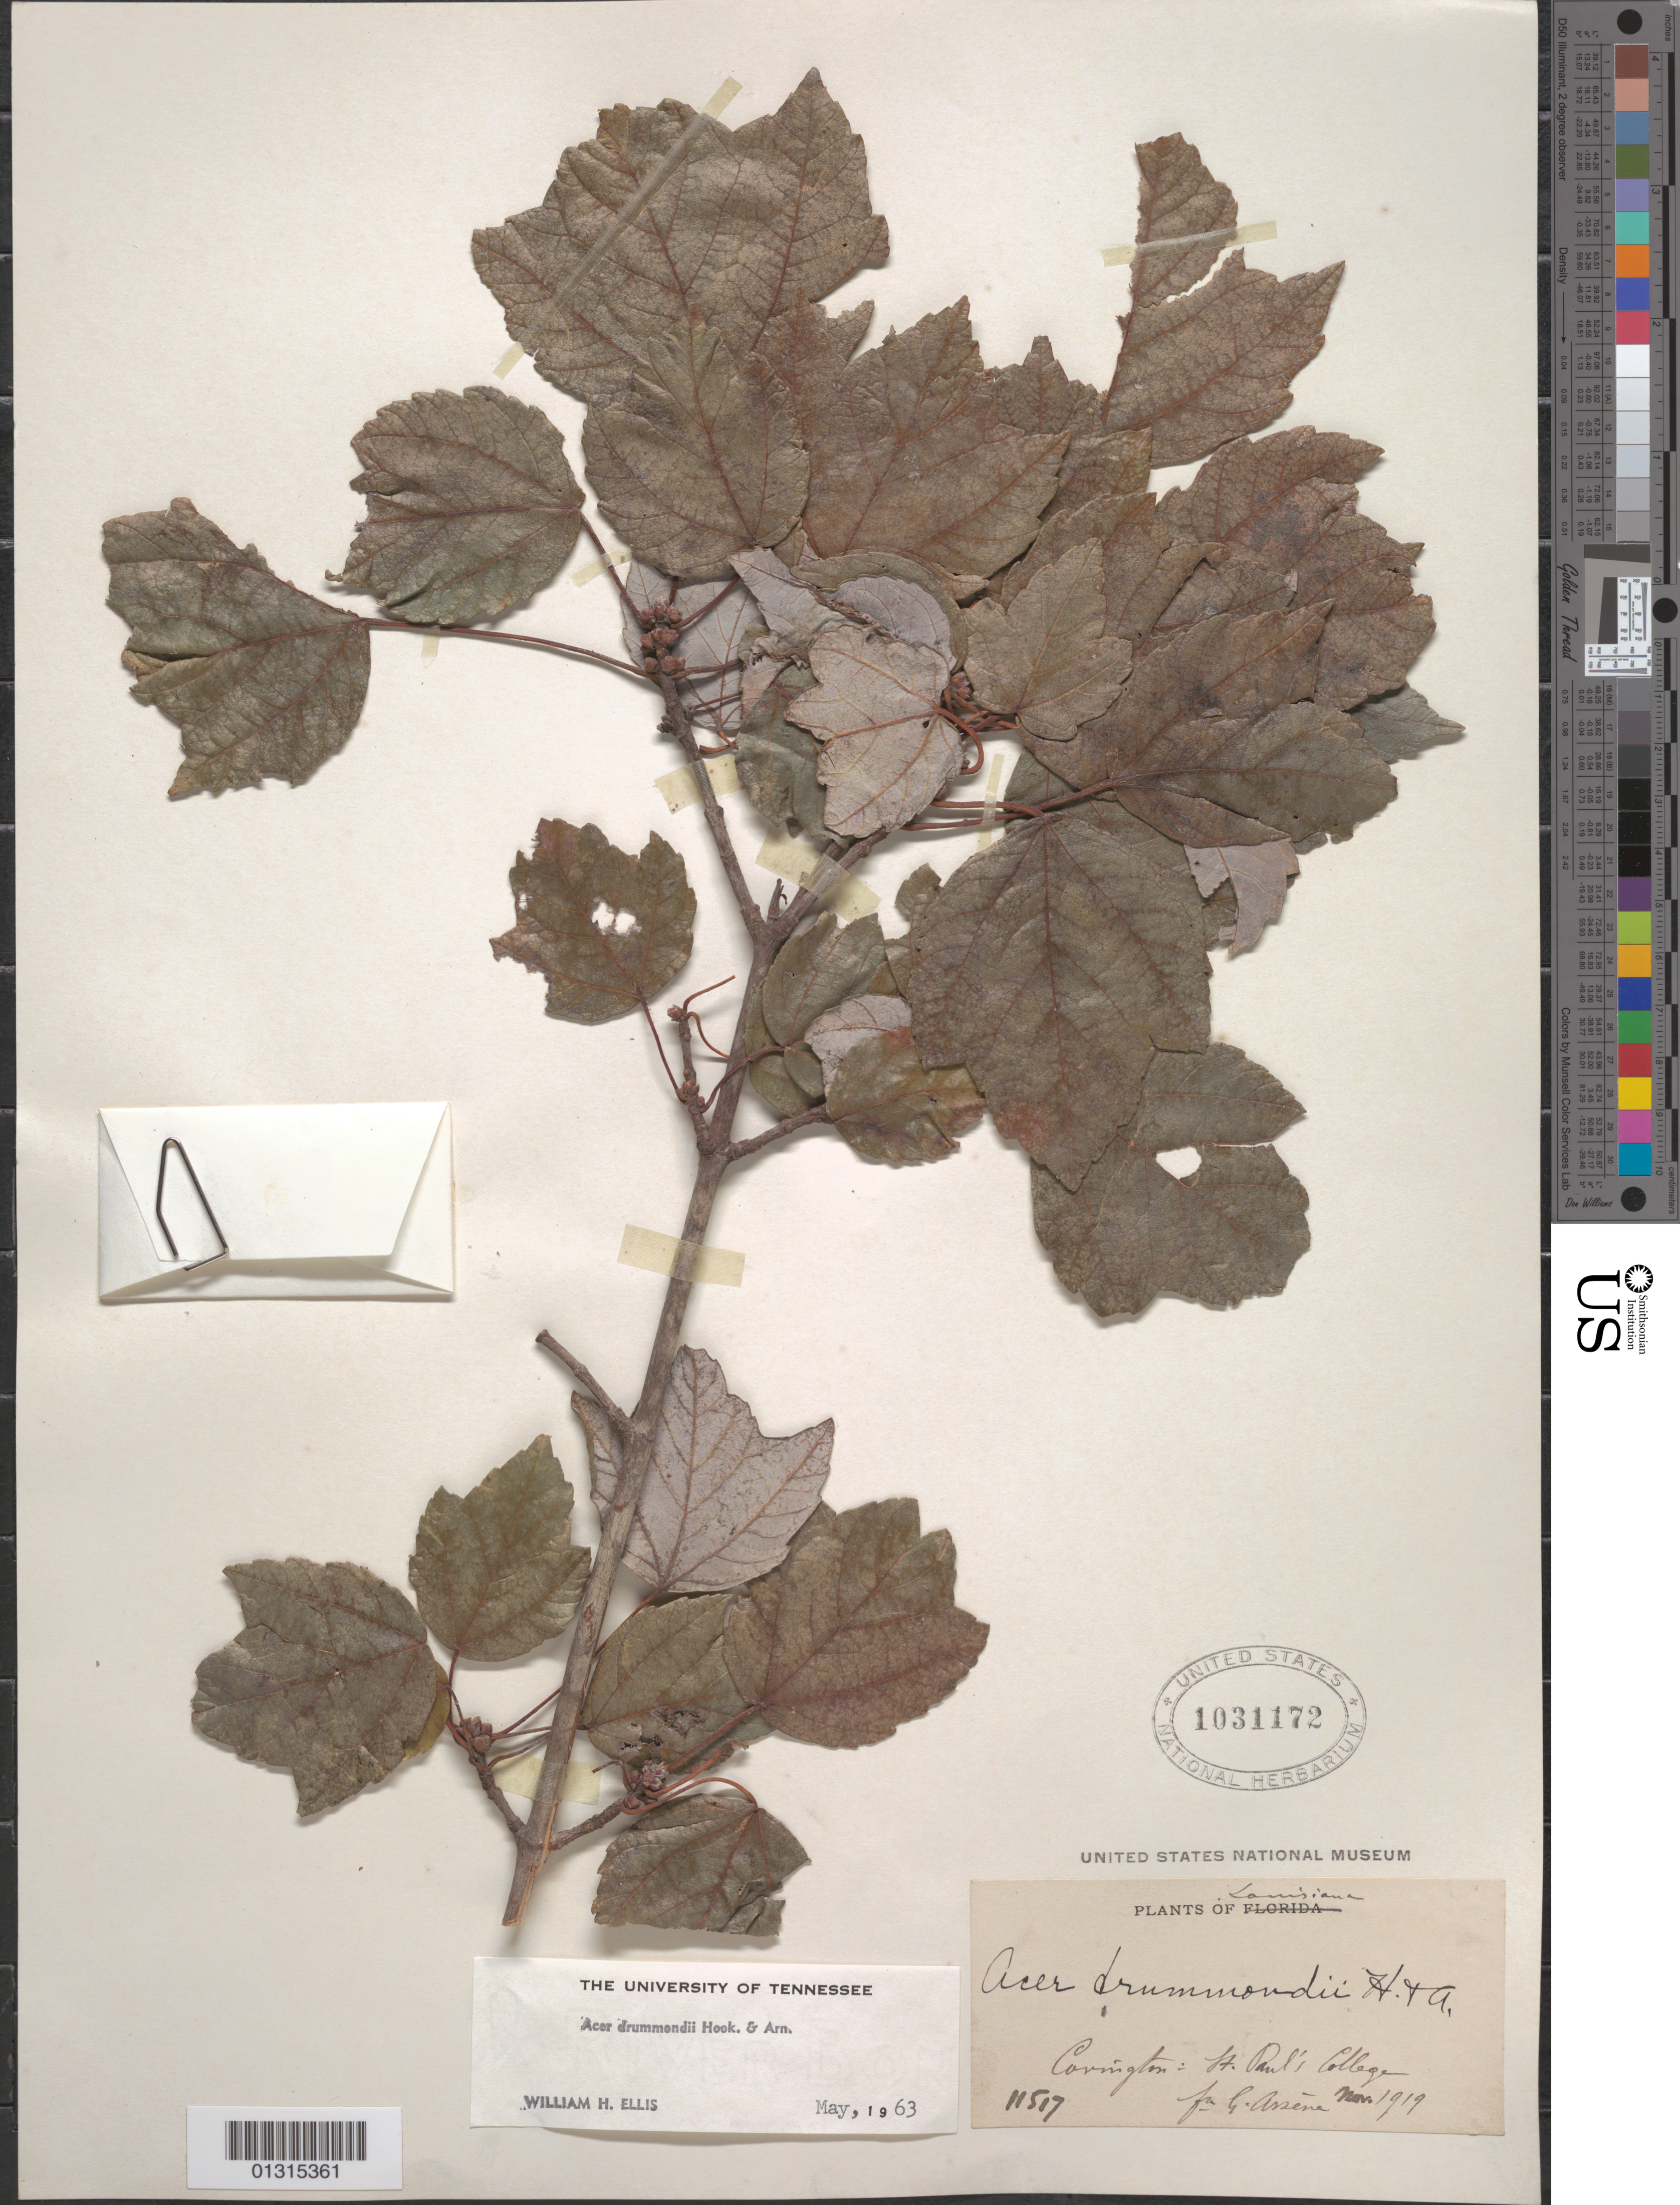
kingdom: Plantae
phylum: Tracheophyta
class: Magnoliopsida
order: Sapindales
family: Sapindaceae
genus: Acer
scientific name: Acer rubrum var. drummondi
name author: (Hook. & Arn. ex Nutt.) Sarg.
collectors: Bro. G. Arsène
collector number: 11517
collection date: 1919-11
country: United States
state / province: Louisiana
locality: Covington: St. Paul's College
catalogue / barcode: US 1031172